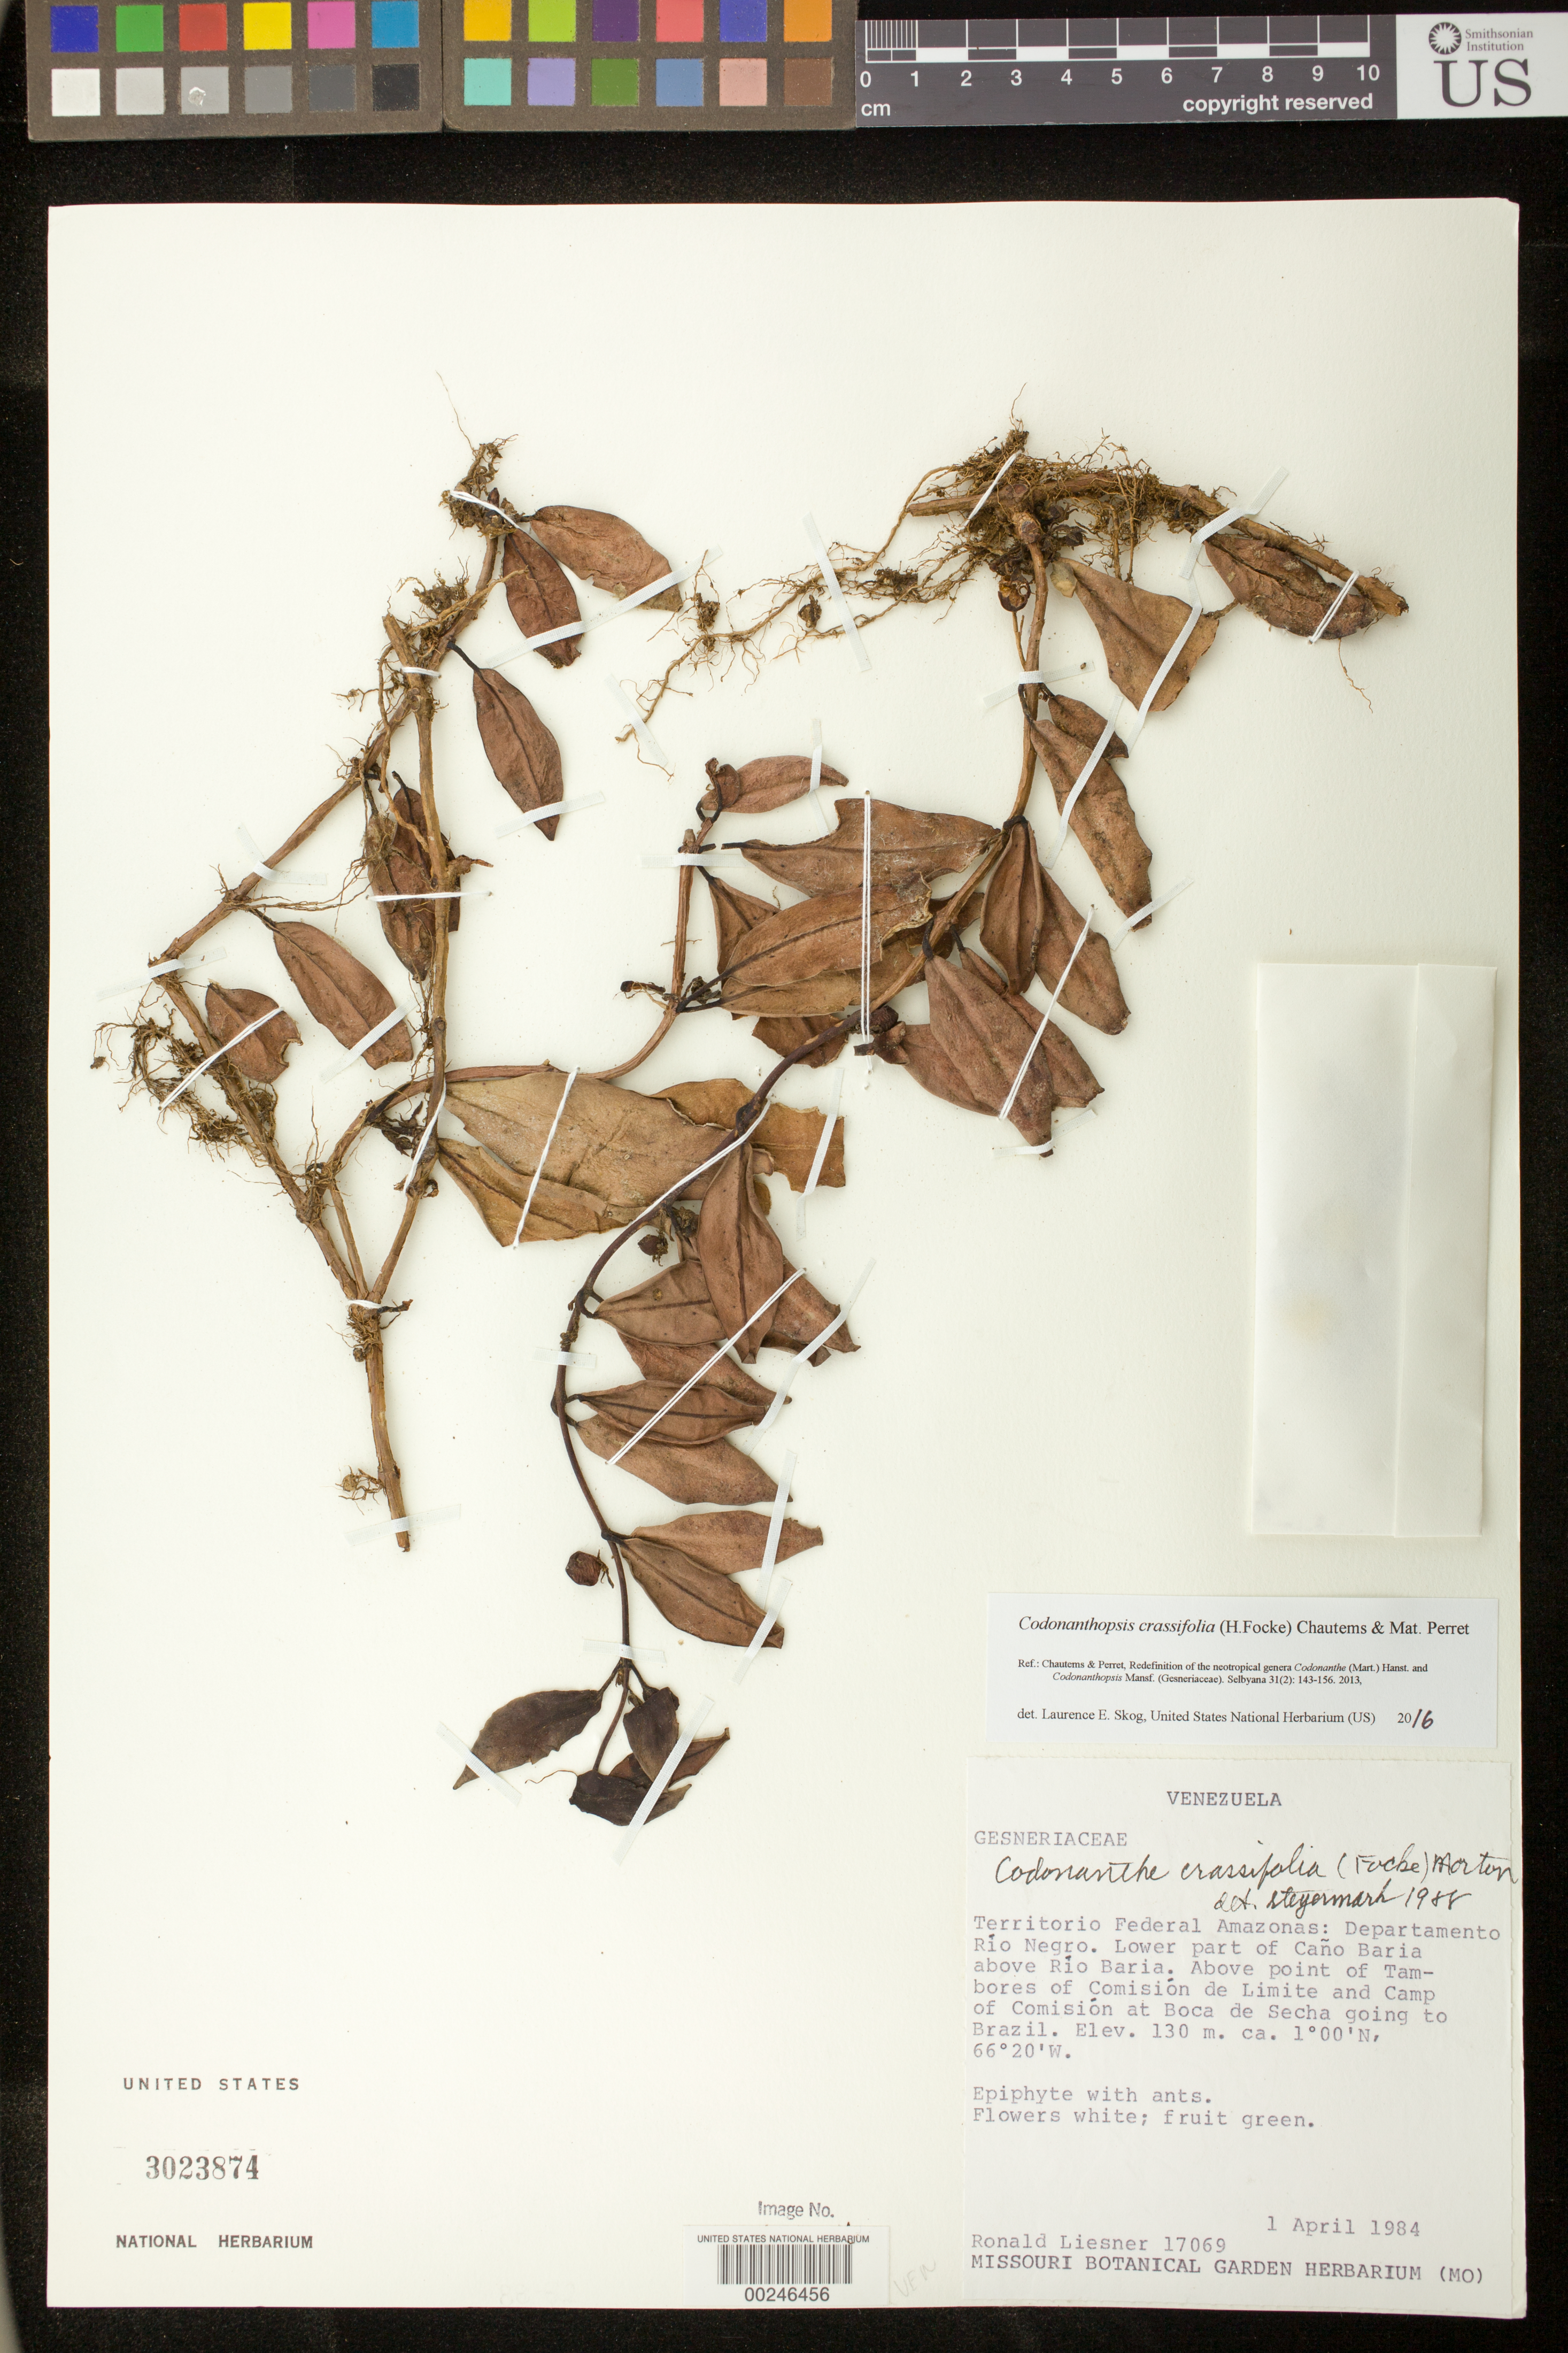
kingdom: Plantae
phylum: Tracheophyta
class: Magnoliopsida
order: Lamiales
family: Gesneriaceae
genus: Codonanthopsis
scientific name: Codonanthopsis crassifolia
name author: (H. Focke) Chautems & Mat.Perret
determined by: Skog, Laurence E.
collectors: R. L. Liesner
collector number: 17069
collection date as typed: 01 Apr 1984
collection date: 1984-04-01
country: Venezuela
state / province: Amazonas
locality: Rio Negro Dept., lower part of Cano Baria above Rio Baria, above pt of Tambores of comision at Boca desecha going to Brazil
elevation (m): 130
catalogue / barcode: US 3023874